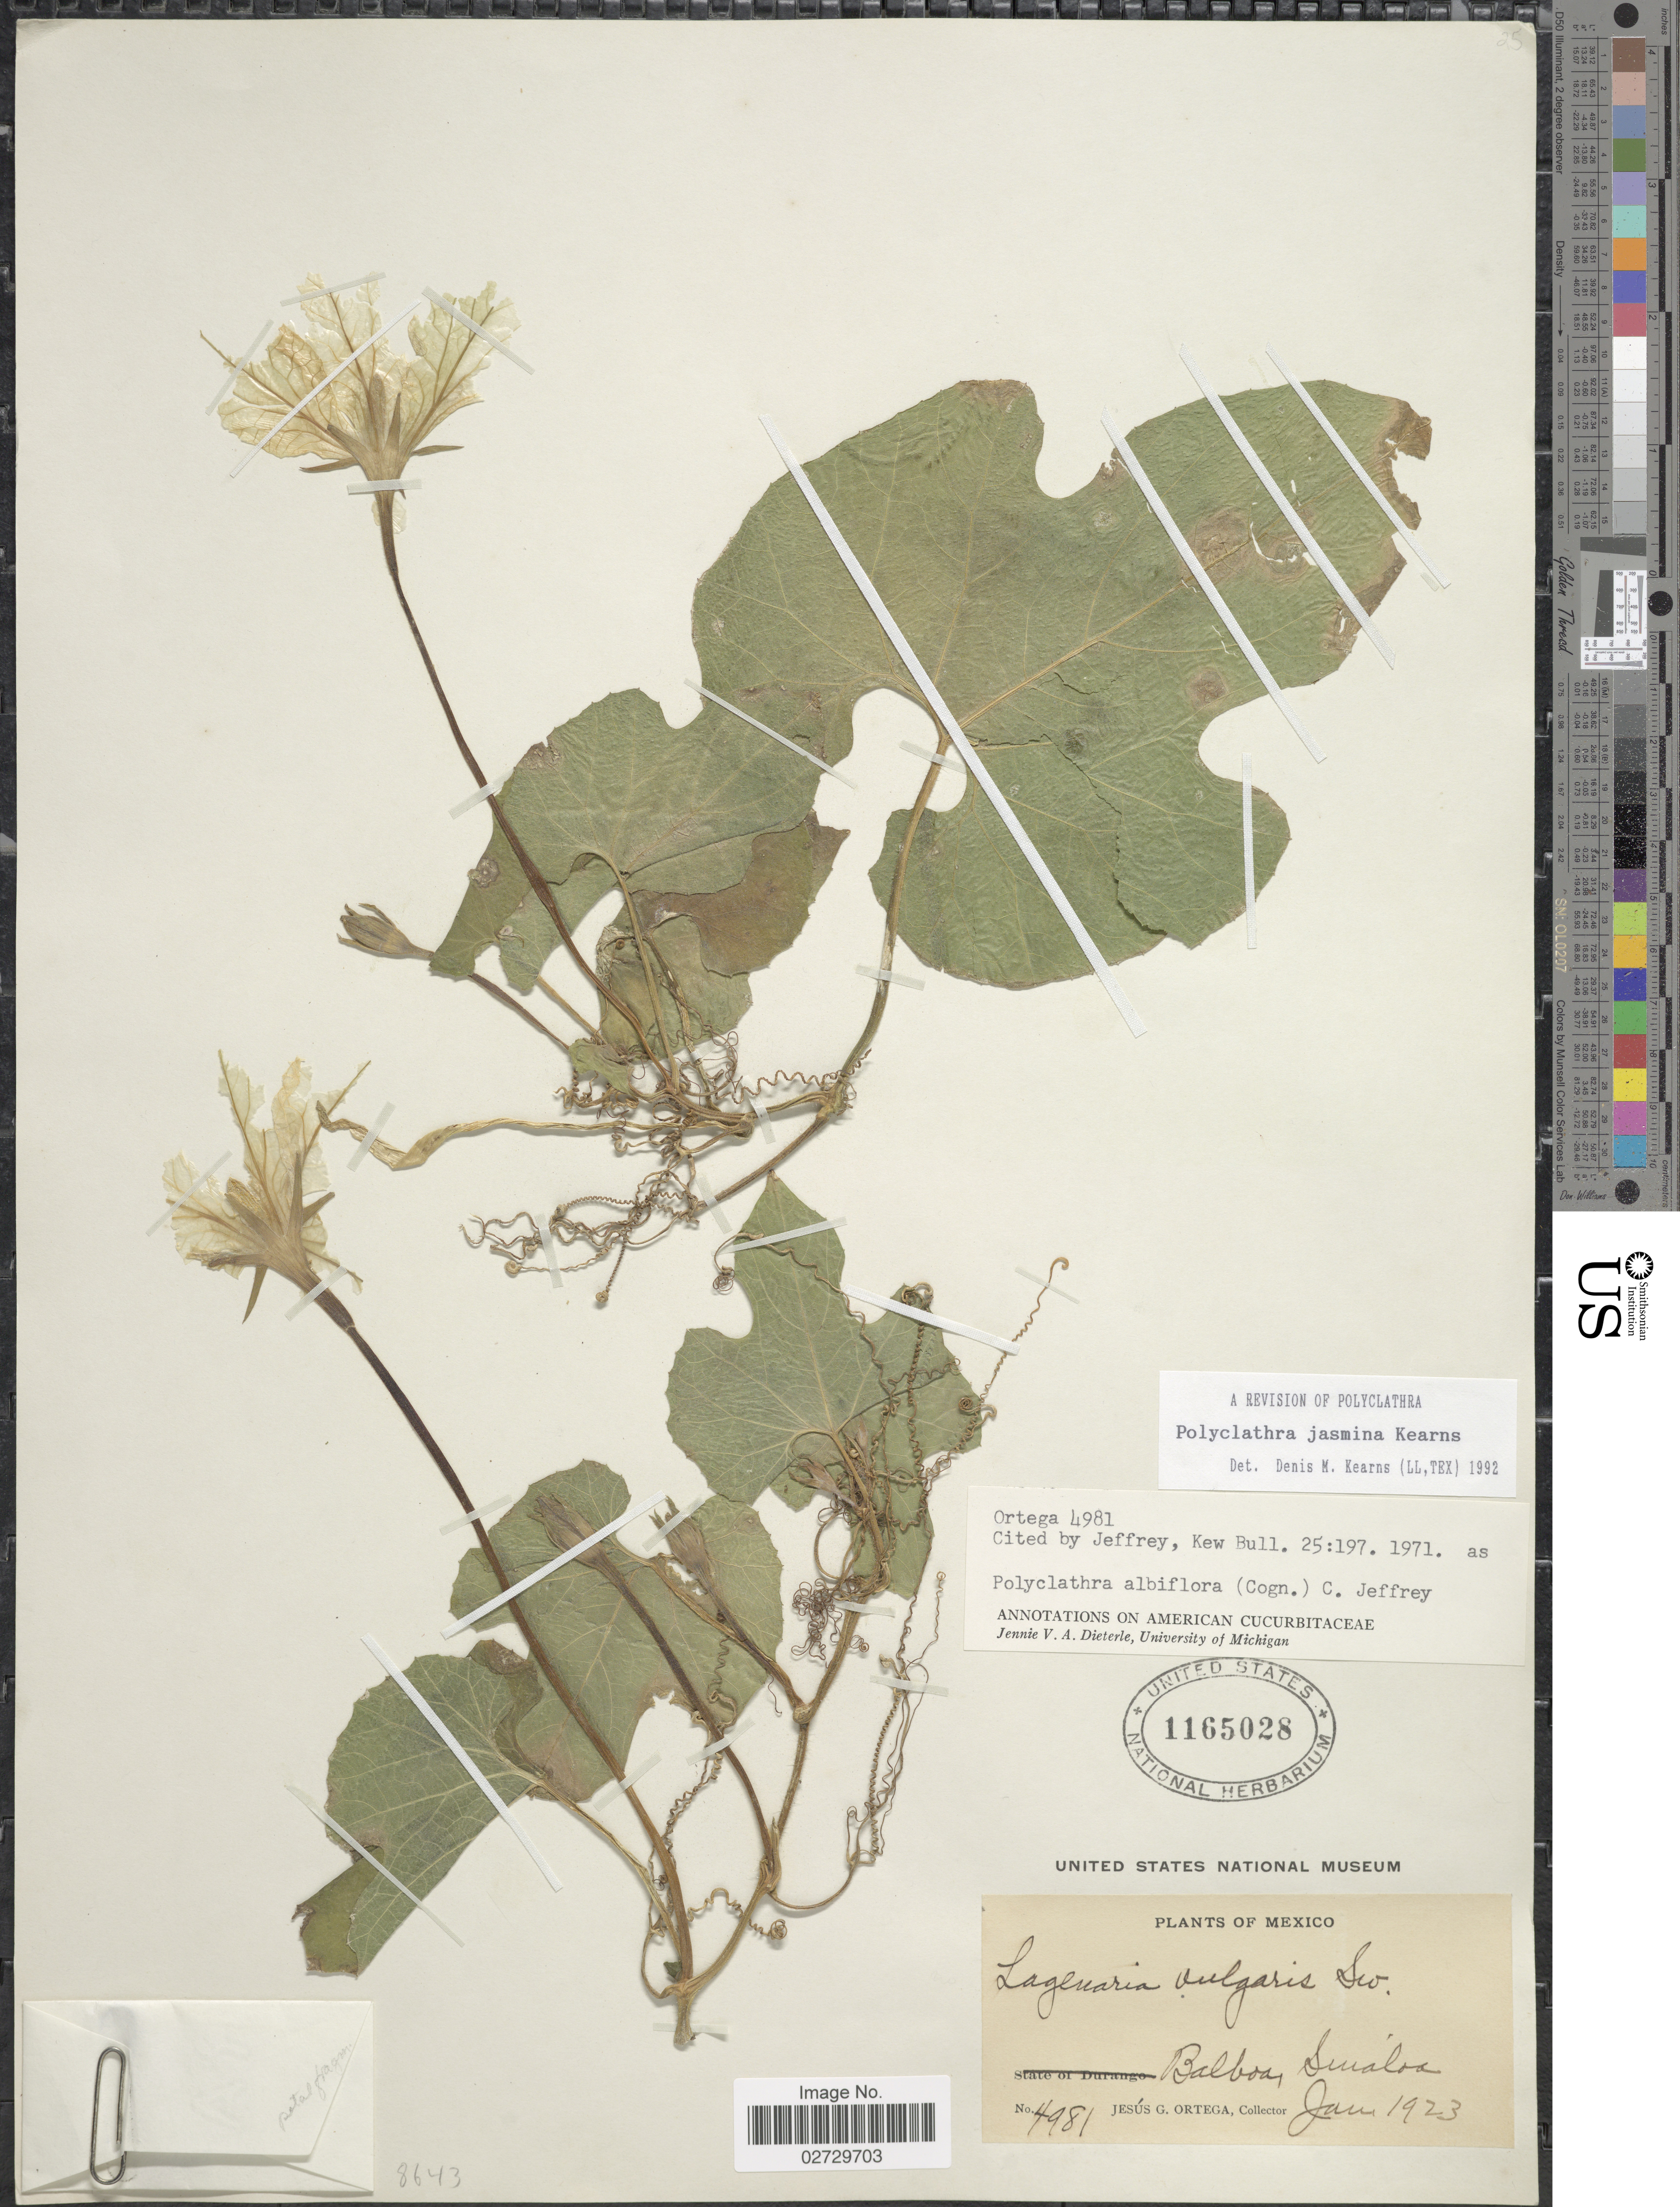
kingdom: Plantae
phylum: Tracheophyta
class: Magnoliopsida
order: Cucurbitales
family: Cucurbitaceae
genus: Polyclathra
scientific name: Polyclathra jasmina Kearns, ined.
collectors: J. Ortega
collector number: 4981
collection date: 1923-01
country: Mexico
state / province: Sinaloa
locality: Balboa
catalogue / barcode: US 1165028